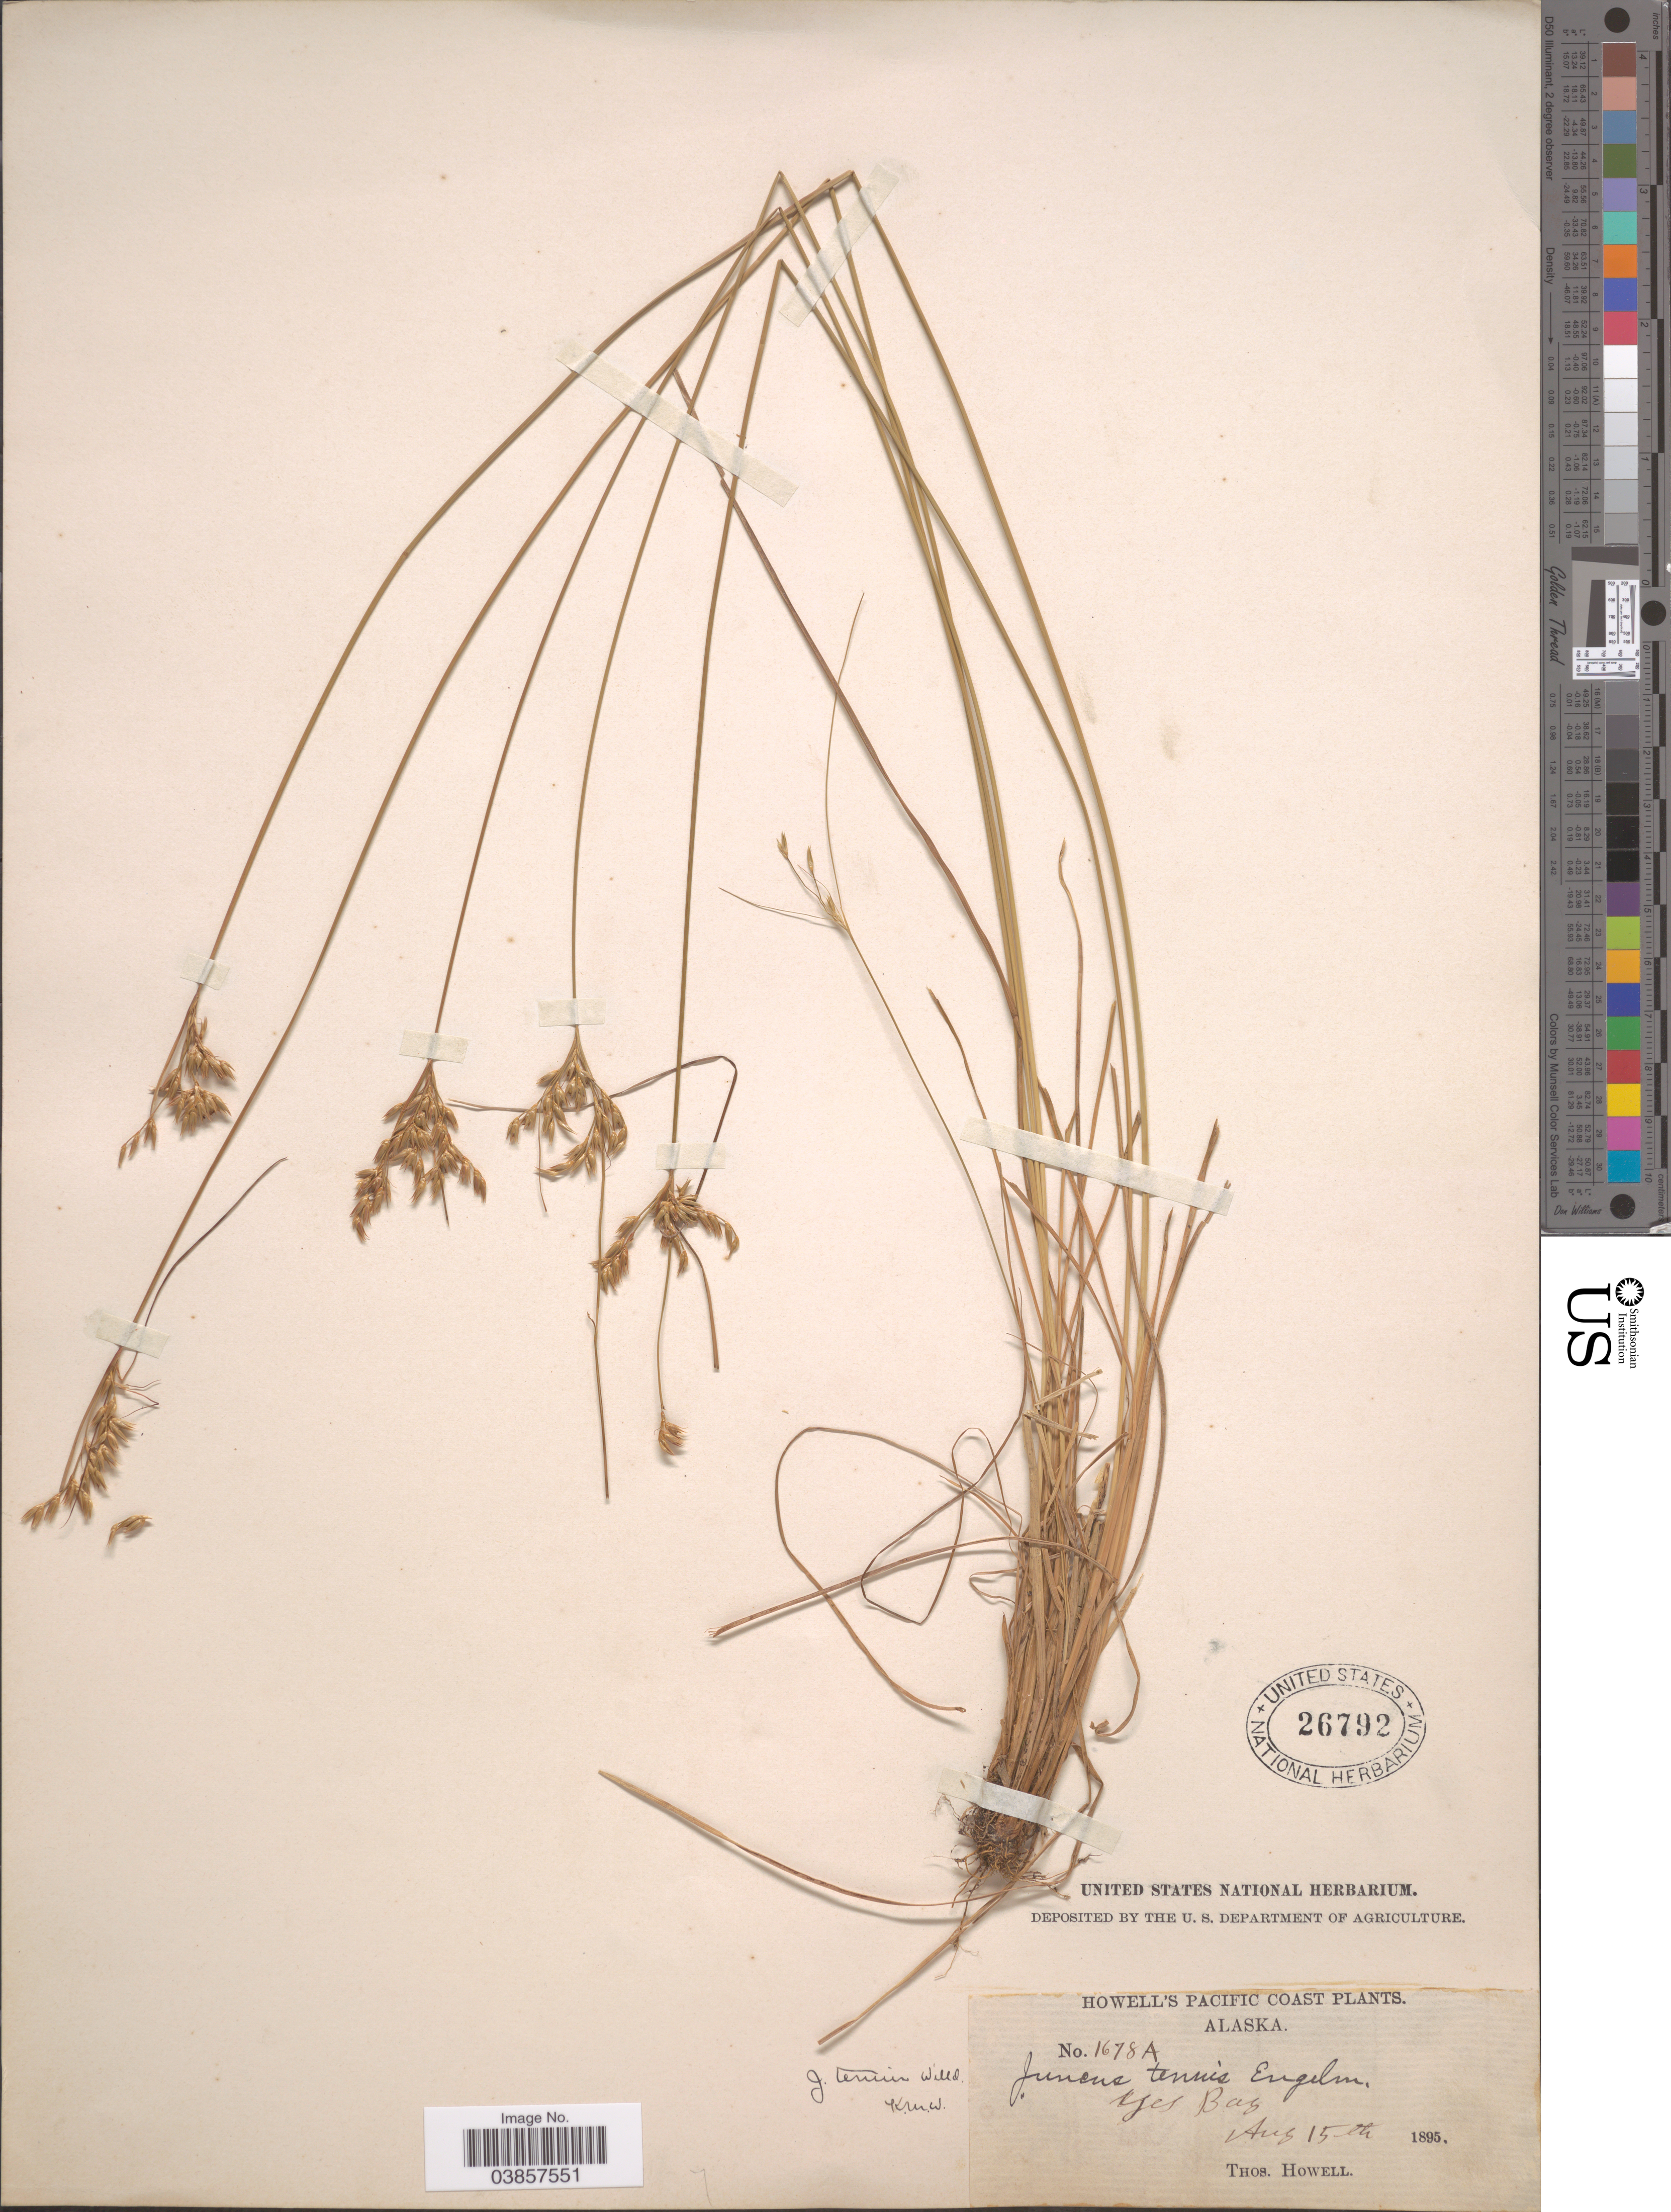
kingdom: Plantae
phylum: Tracheophyta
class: Liliopsida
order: Poales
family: Juncaceae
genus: Juncus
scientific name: Juncus tenuis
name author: Willd.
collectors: T. Howell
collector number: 1678A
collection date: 1895-08-15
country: United States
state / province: Alaska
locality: Pacific Coast. Yes Bay.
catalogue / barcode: US 26792